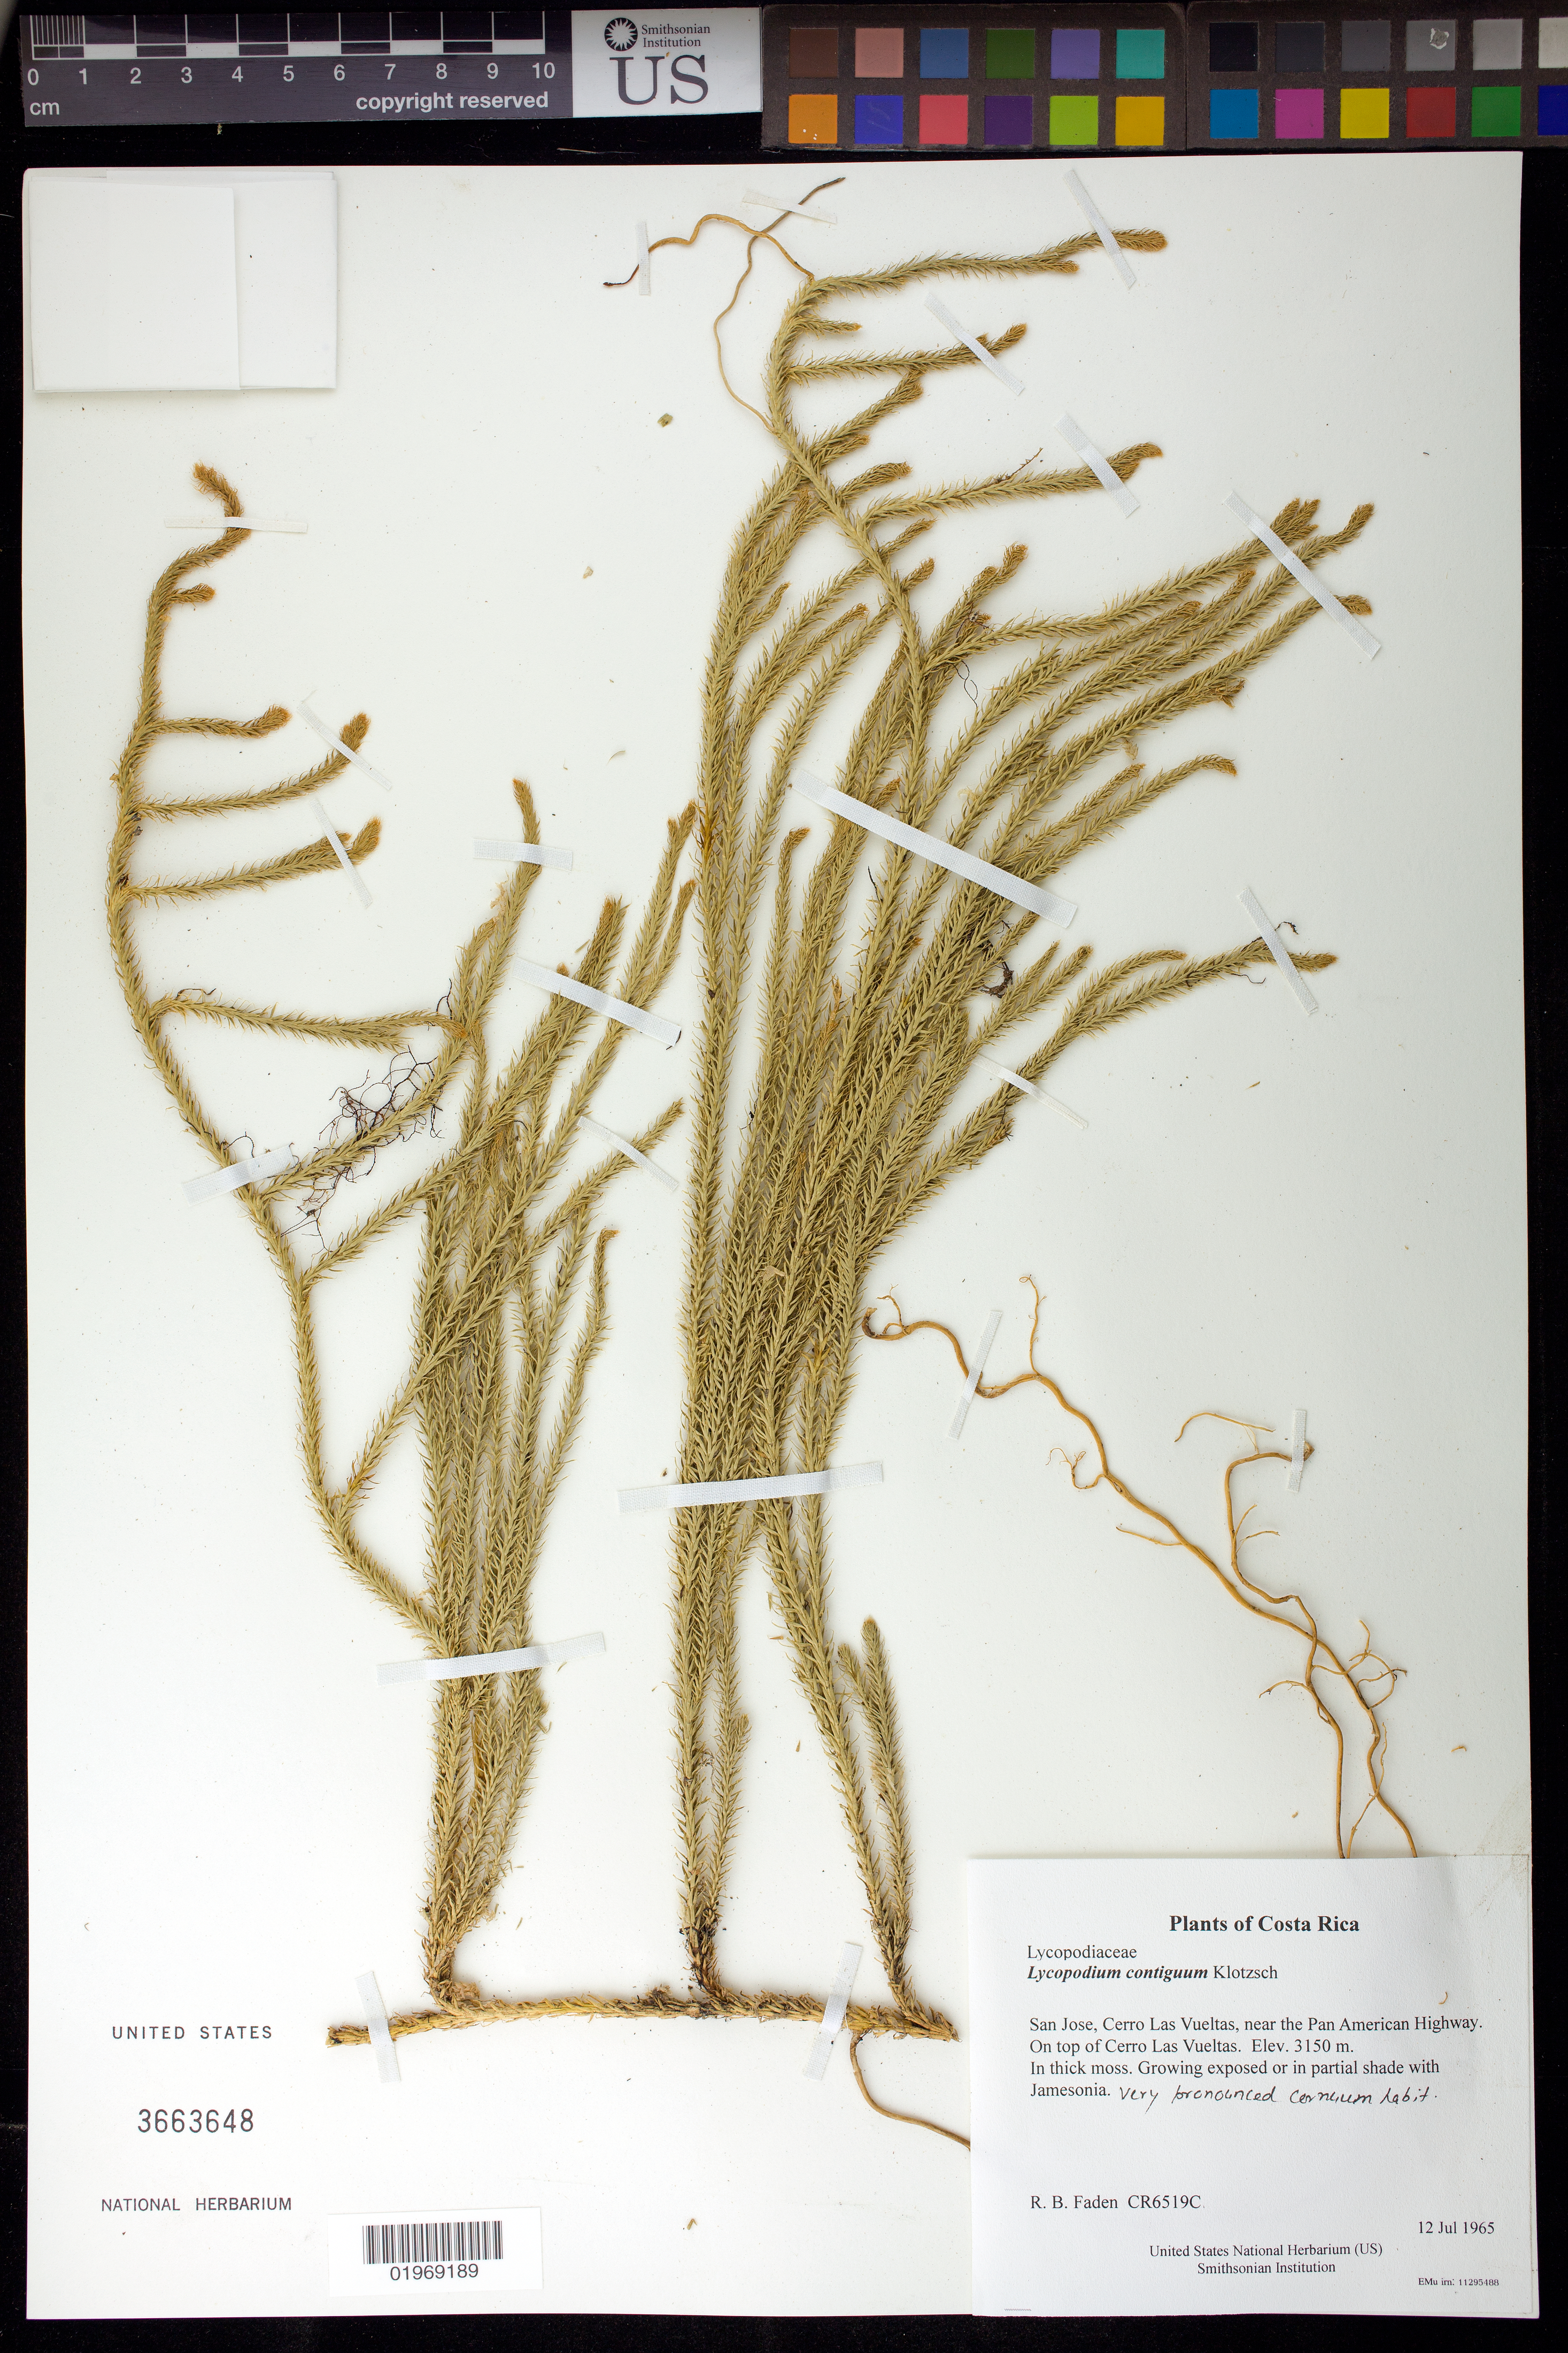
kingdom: Plantae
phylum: Tracheophyta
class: Lycopodiopsida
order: Lycopodiales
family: Lycopodiaceae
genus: Lycopodium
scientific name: Lycopodium clavatum subsp. contiguum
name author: (Klotzsch) B. Øllg.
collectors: R. B. Faden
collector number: CR6519C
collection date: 1965-07-12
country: Costa Rica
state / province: San Jose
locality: Cerro Las Vueltas, near the Pan American Highway. On top of Cerro Las Vueltas.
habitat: In thick moss. Growing exposed or in partial shade with Jamesonia.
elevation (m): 3150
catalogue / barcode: US 3663648